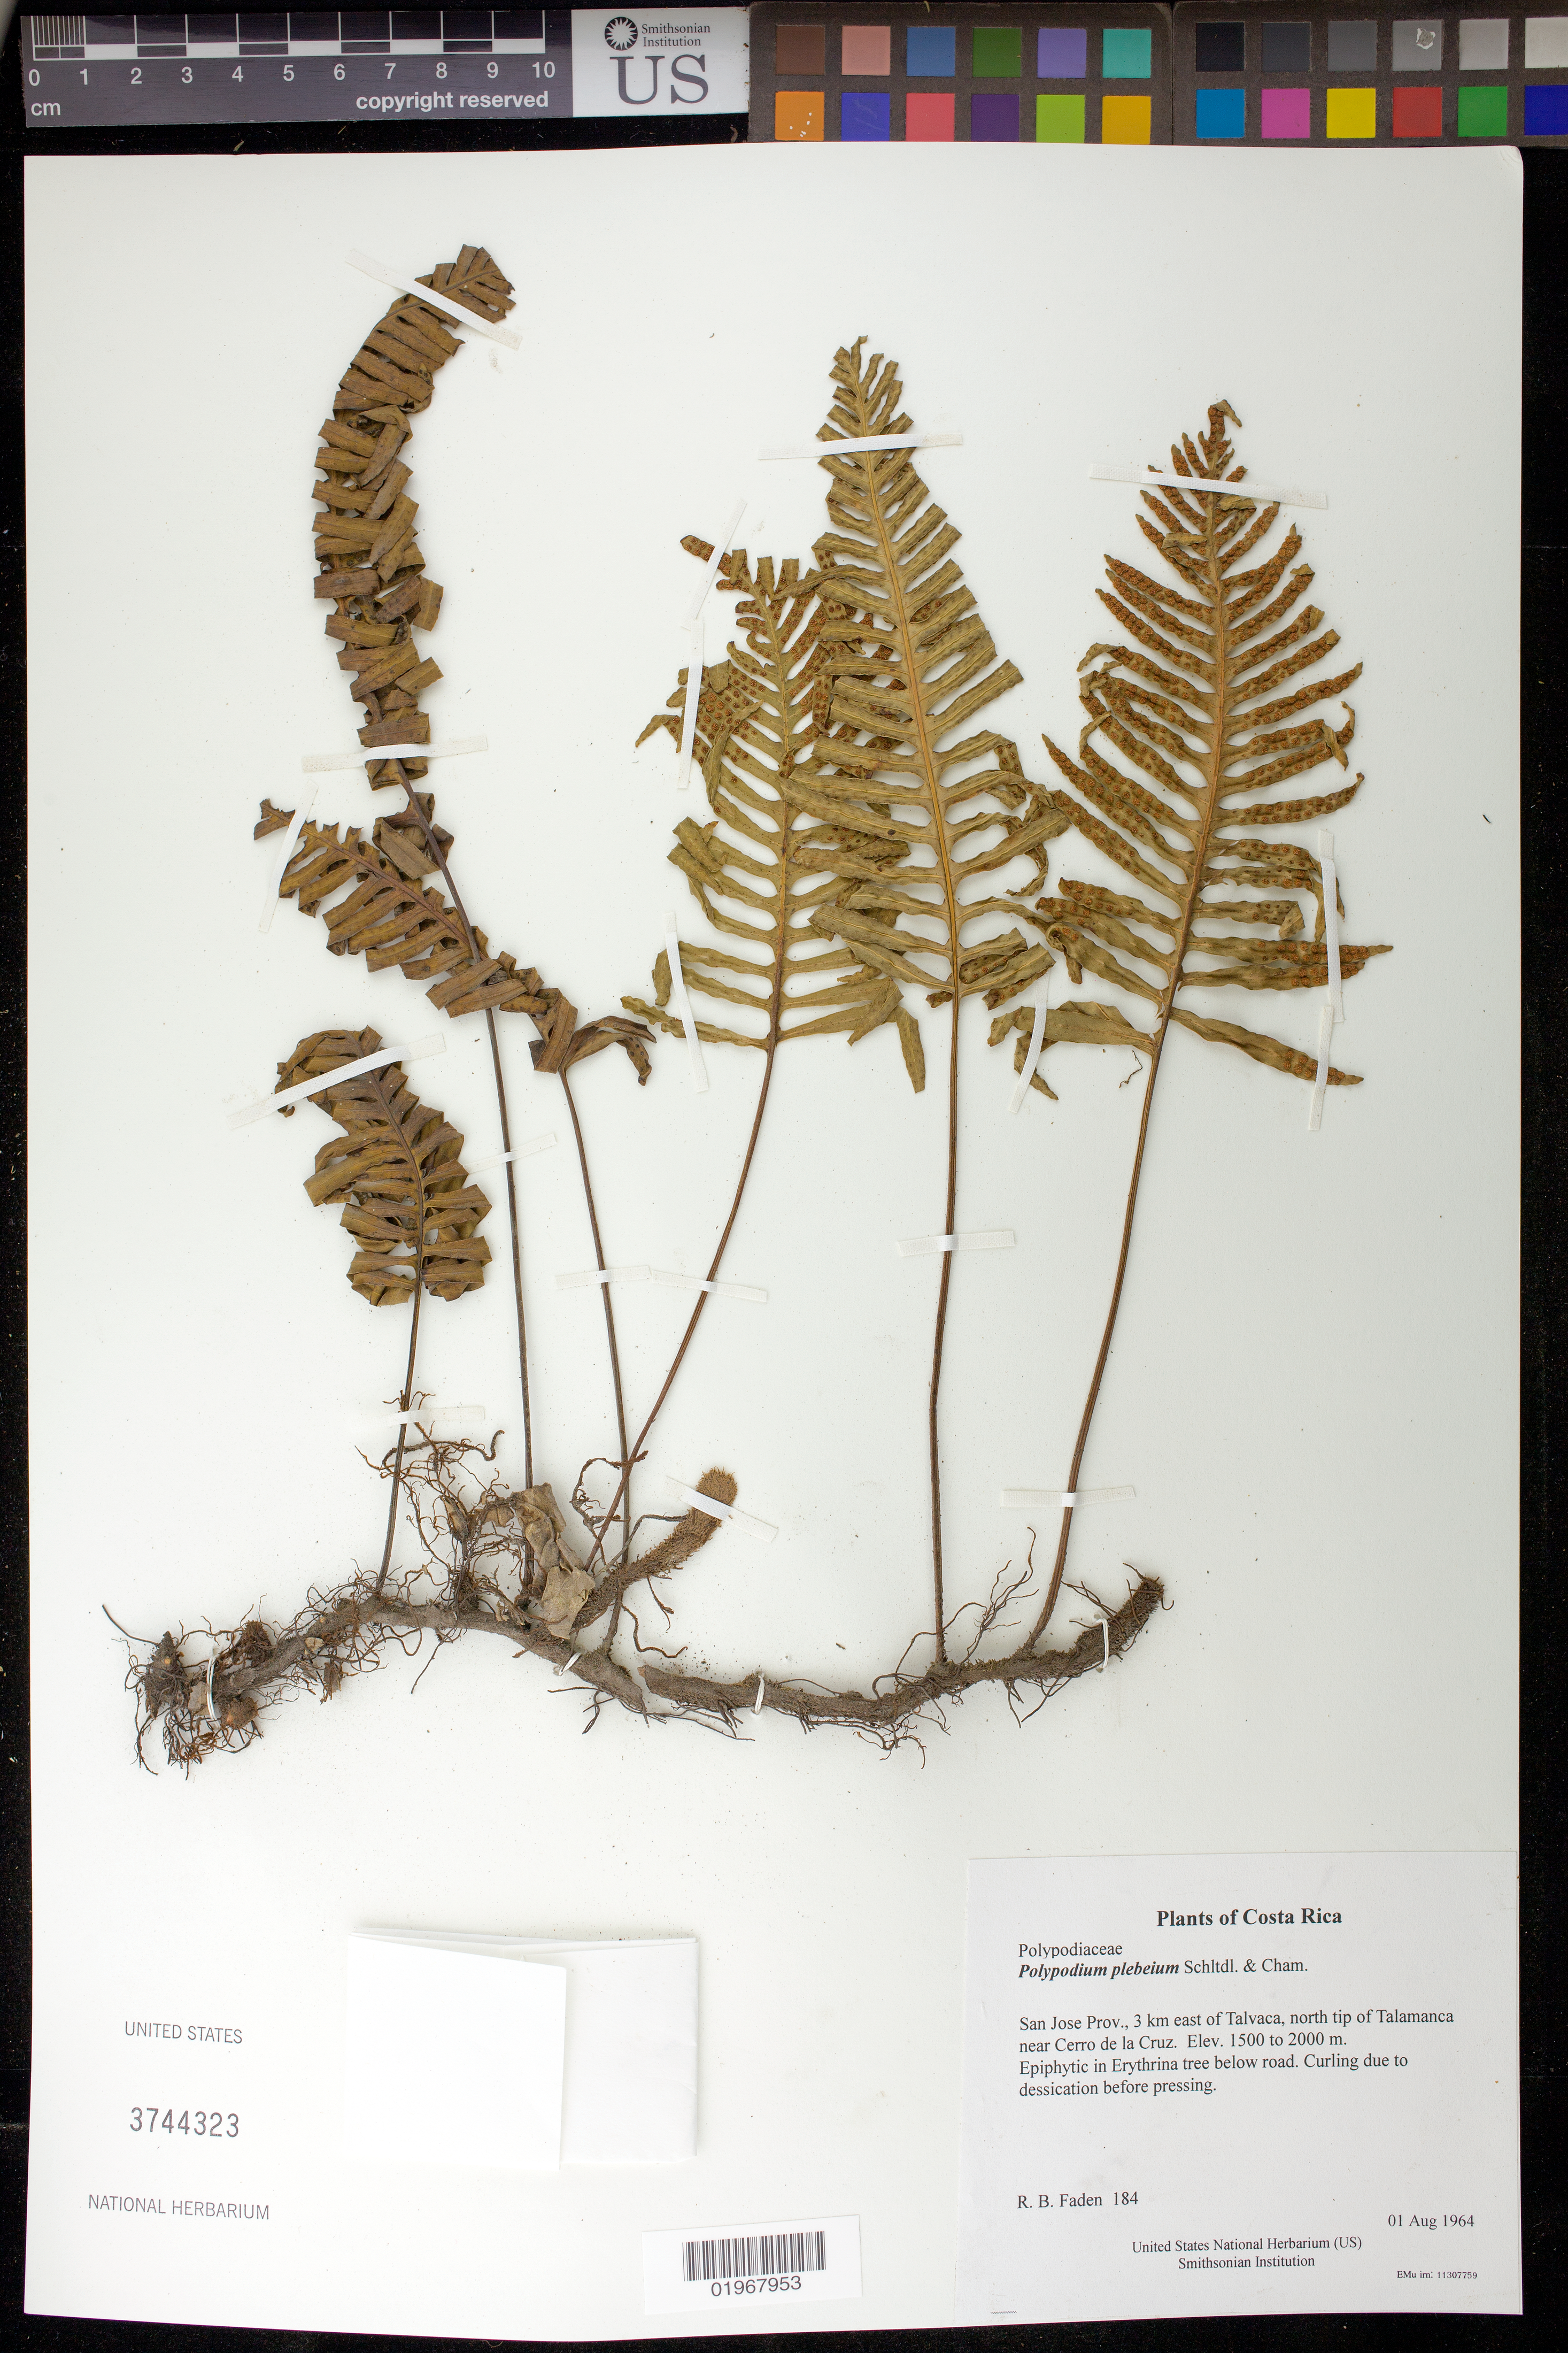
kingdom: Plantae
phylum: Tracheophyta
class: Polypodiopsida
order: Polypodiales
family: Polypodiaceae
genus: Polypodium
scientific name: Polypodium plebeium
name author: Schltdl. & Cham.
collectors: R. B. Faden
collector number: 184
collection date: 1964-08-01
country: Costa Rica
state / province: San Jose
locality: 3 km east of Talvaca, north tip of Talamanca near Cerro de la Cruz.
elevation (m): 1500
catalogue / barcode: US 3744323